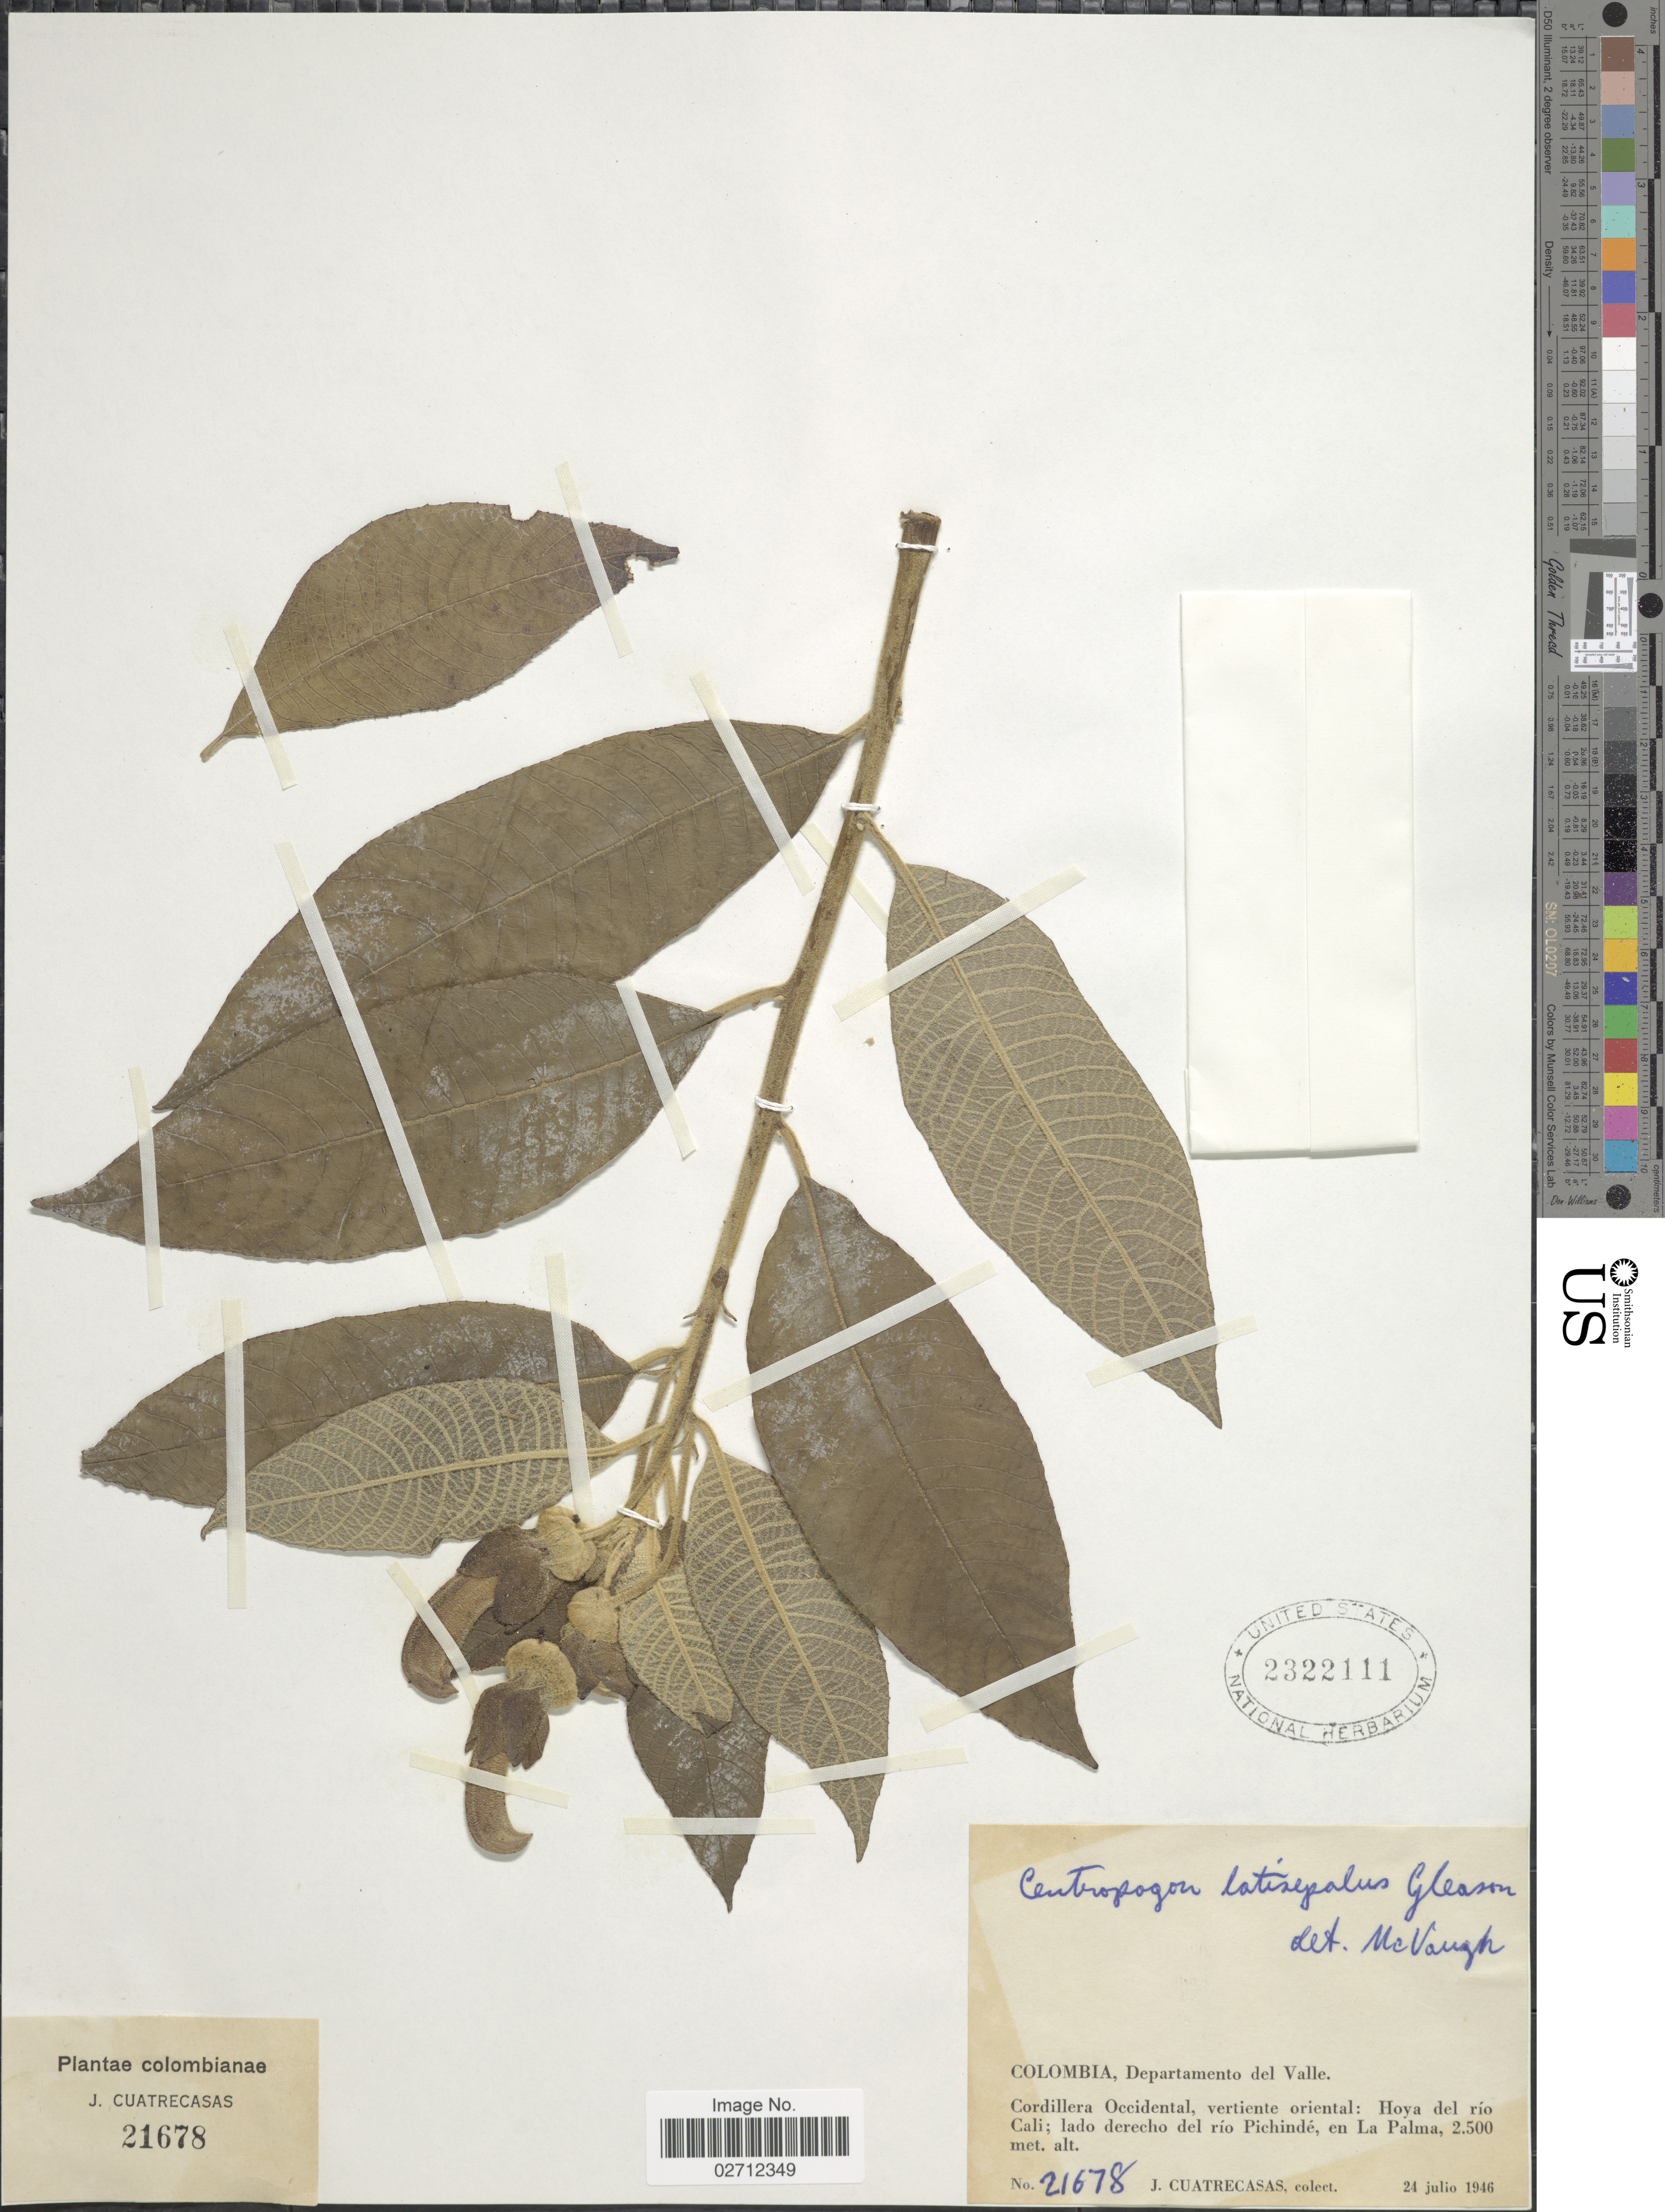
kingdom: Plantae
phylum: Tracheophyta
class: Magnoliopsida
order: Asterales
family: Campanulaceae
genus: Centropogon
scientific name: Centropogon latisepalus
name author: Gleason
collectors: J. Cuatrecasas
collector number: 21678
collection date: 1946-07-24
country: Colombia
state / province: Valle del Cauca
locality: Departamento del Valle, Cordillera Occidental, vertiente oriental: Hoya del río Cali; lado derecho del río Pichindé, en La Palma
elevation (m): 2500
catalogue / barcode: US 2322111